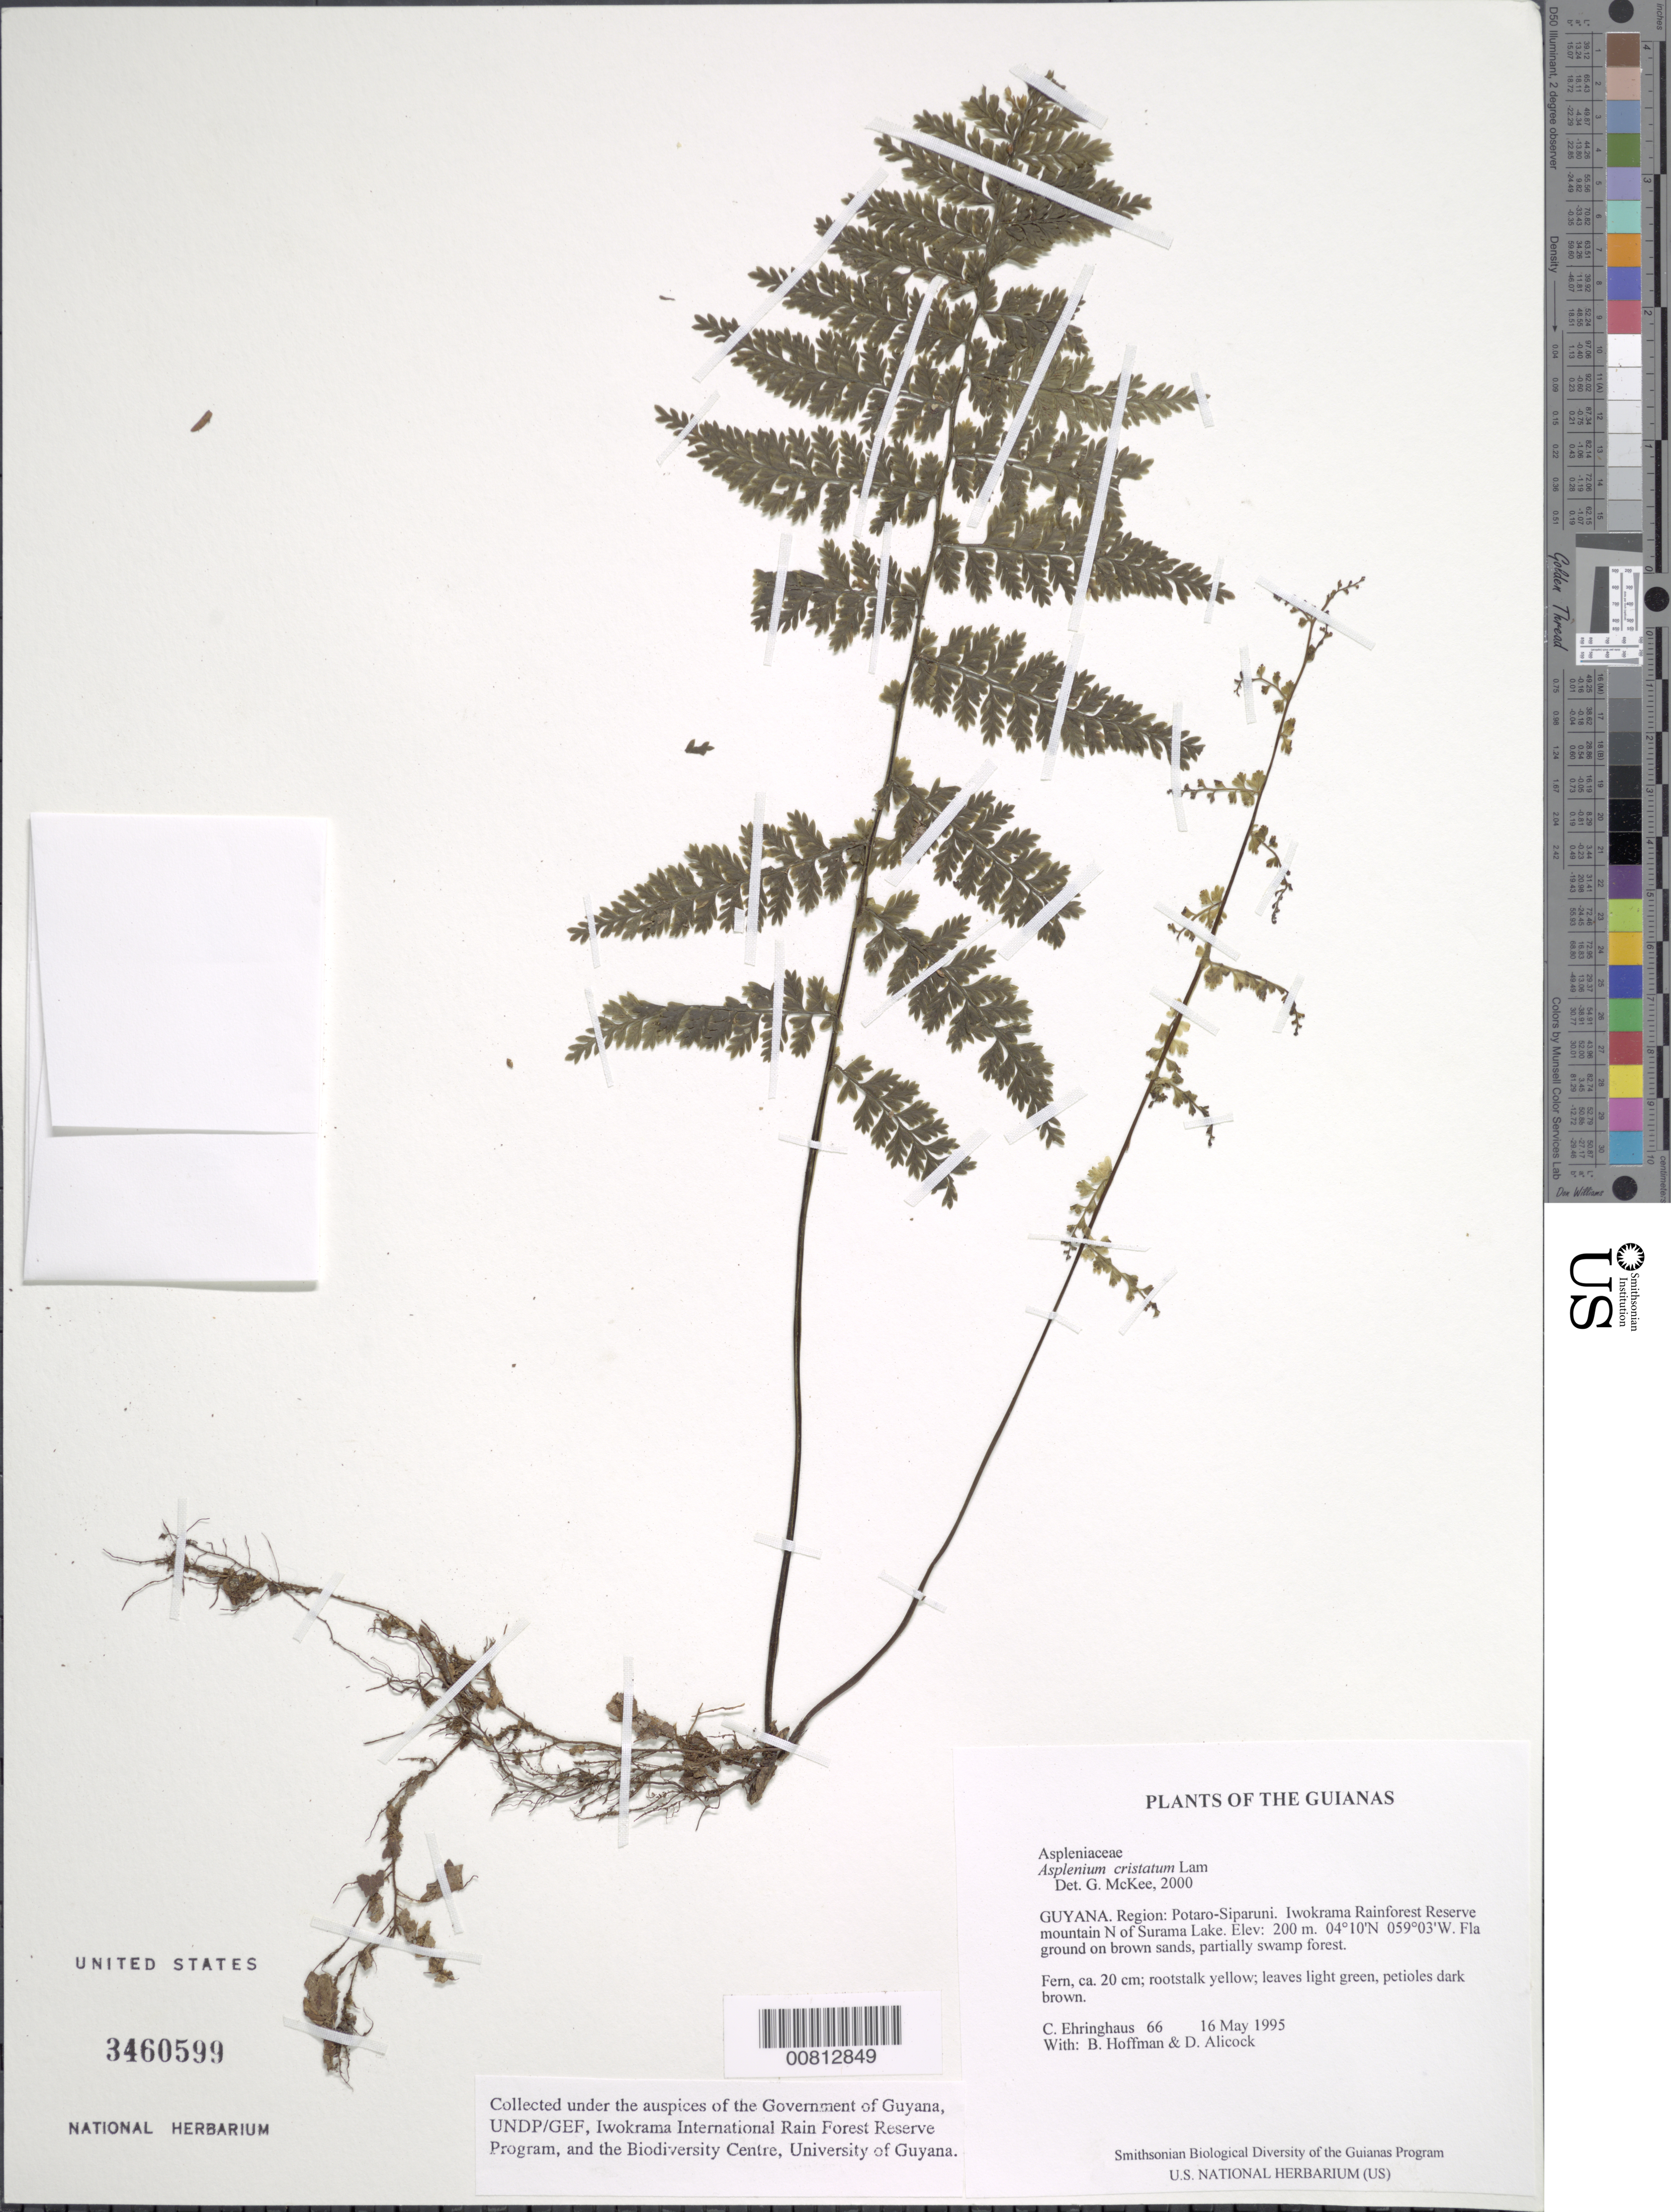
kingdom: Plantae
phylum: Tracheophyta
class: Polypodiopsida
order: Polypodiales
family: Aspleniaceae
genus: Asplenium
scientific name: Asplenium cristatum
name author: Lam.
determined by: McKee, G. S., (US), NMNH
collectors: C. Ehringhaus, B. Hoffman & D. Allicock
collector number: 66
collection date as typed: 16 May 1995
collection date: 1995-05-16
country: Guyana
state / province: Potaro-Siparuni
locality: Iwokrama Rainforest Reserve; mountain N of Surama Lake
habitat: Flat ground on brown sands, partially swamp forest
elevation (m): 200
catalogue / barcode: US 3460599